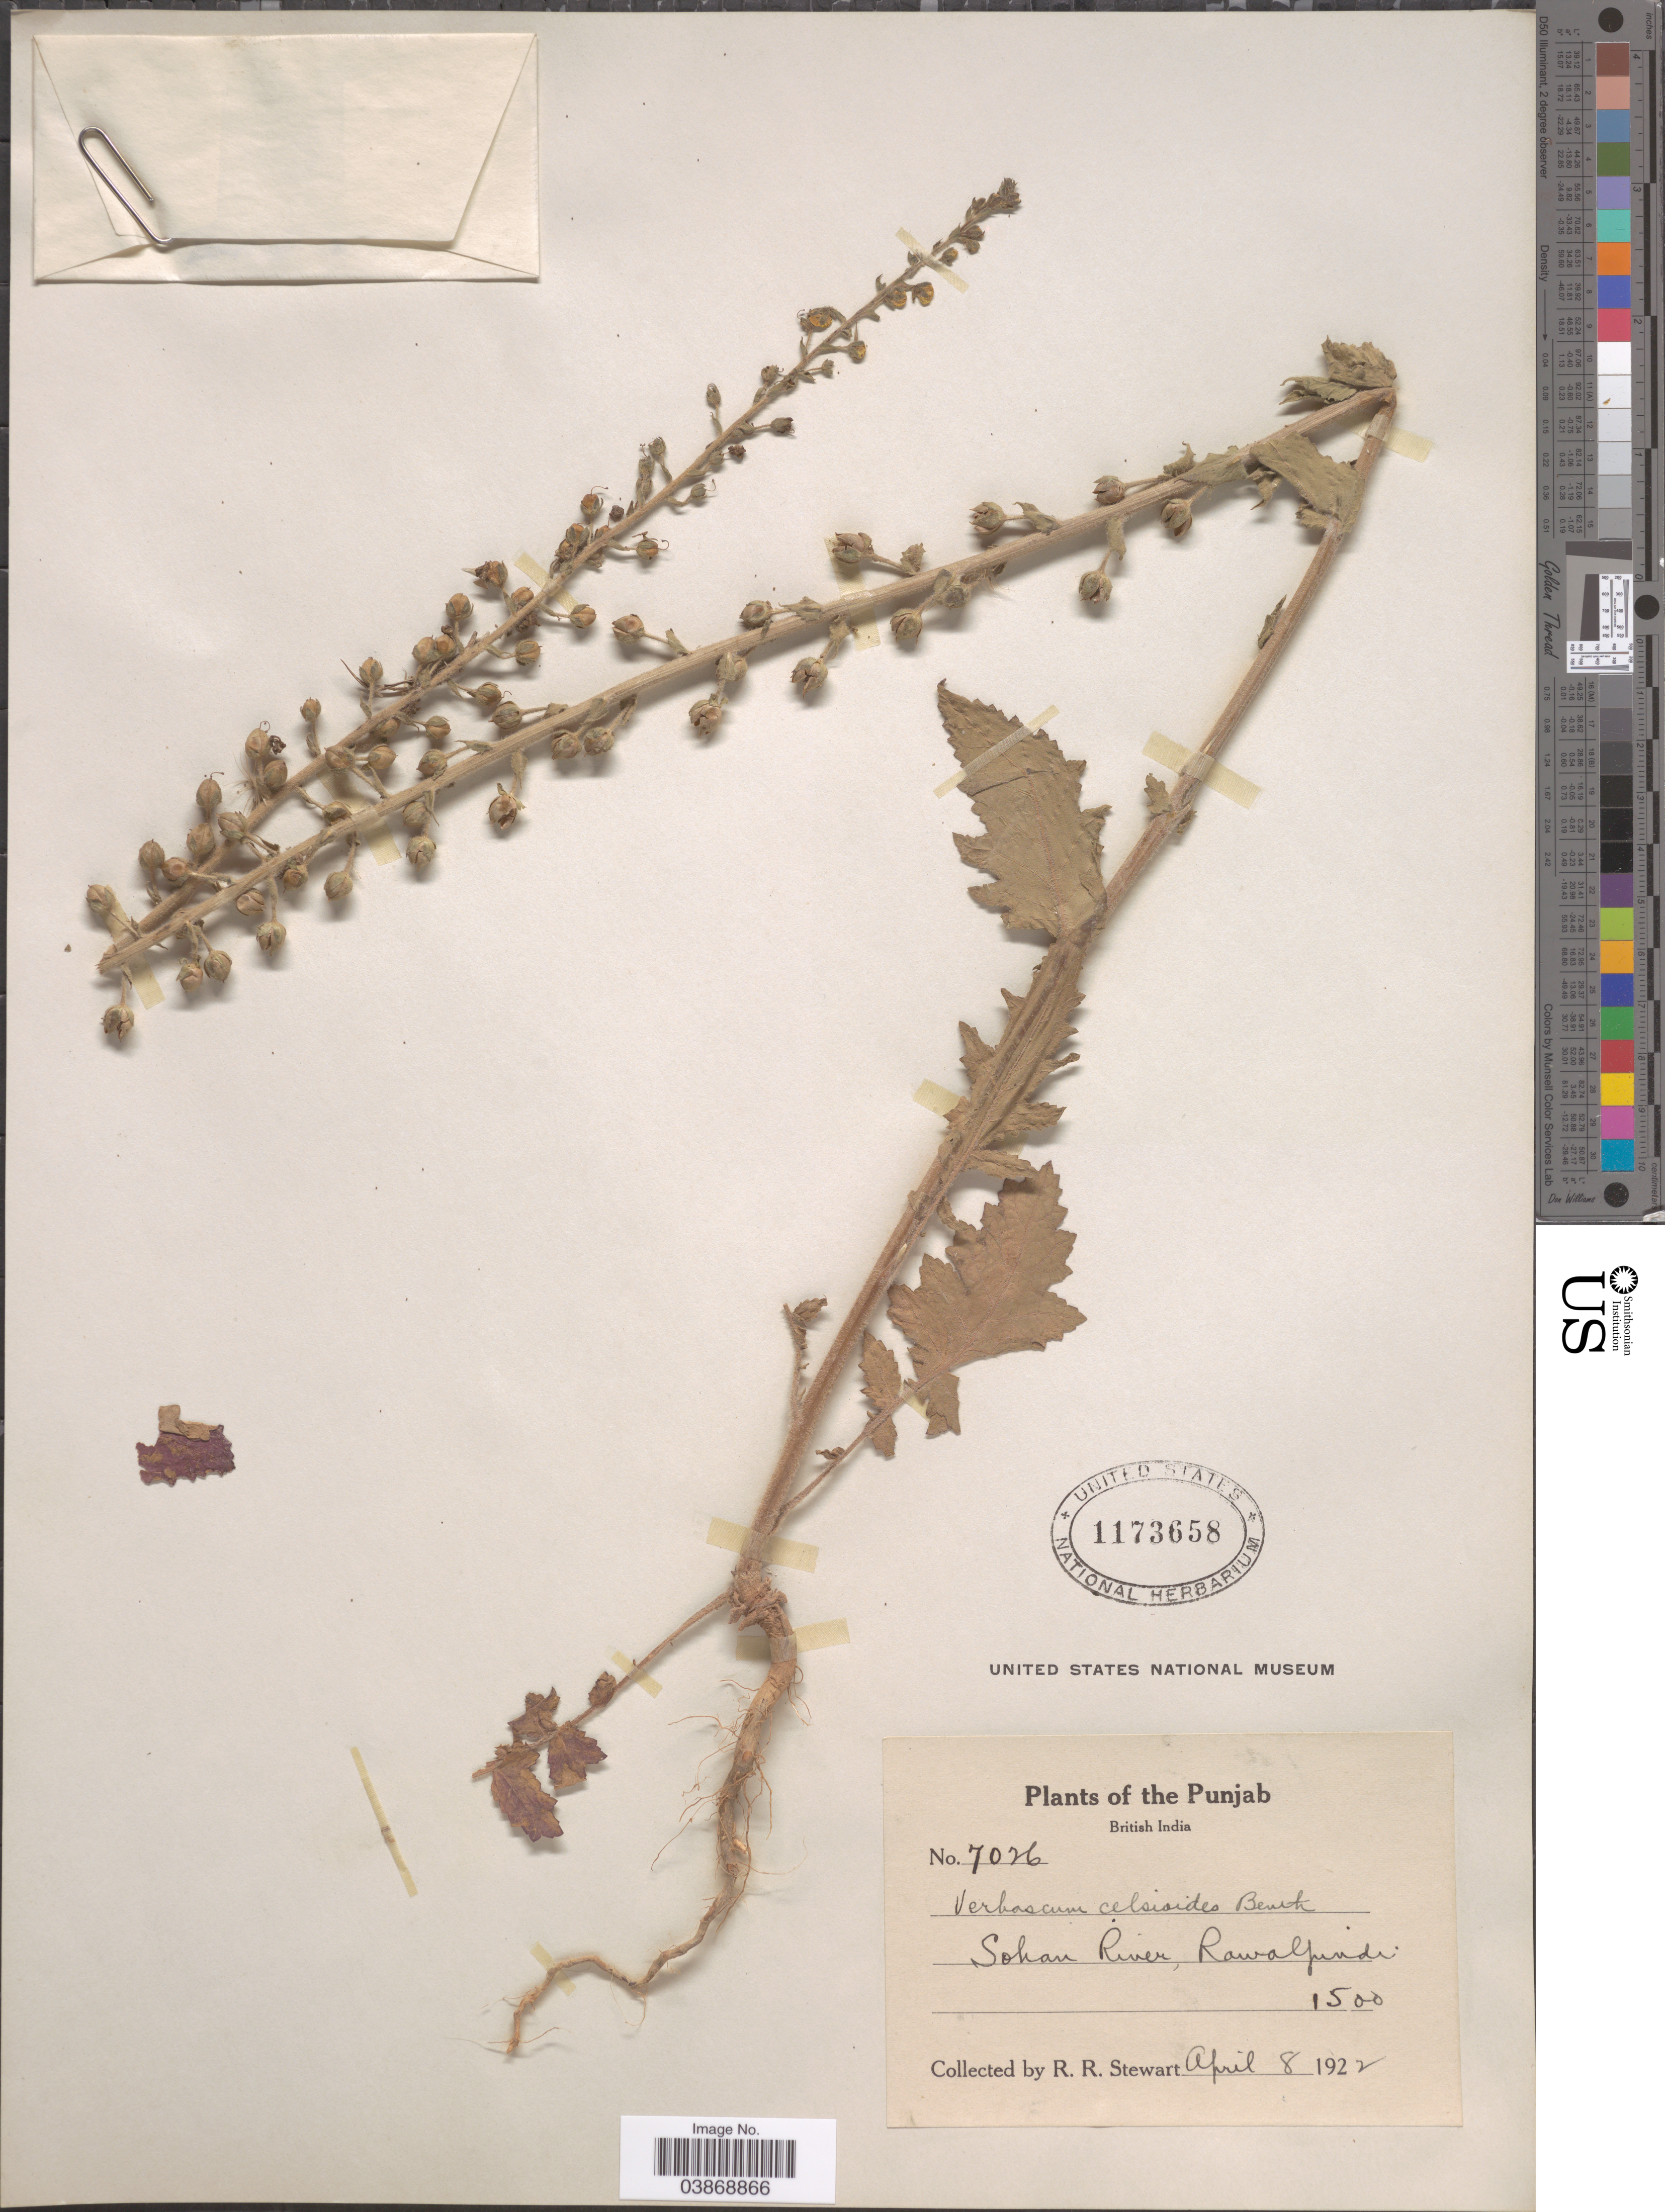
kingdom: Plantae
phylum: Tracheophyta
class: Magnoliopsida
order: Lamiales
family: Scrophulariaceae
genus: Verbascum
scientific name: Verbascum celsioides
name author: Benth.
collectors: R. Stewart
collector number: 7026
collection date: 1922-04-08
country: Pakistan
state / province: Punjab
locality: British India. Sohan River, Rawalpindi.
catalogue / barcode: US 1173658